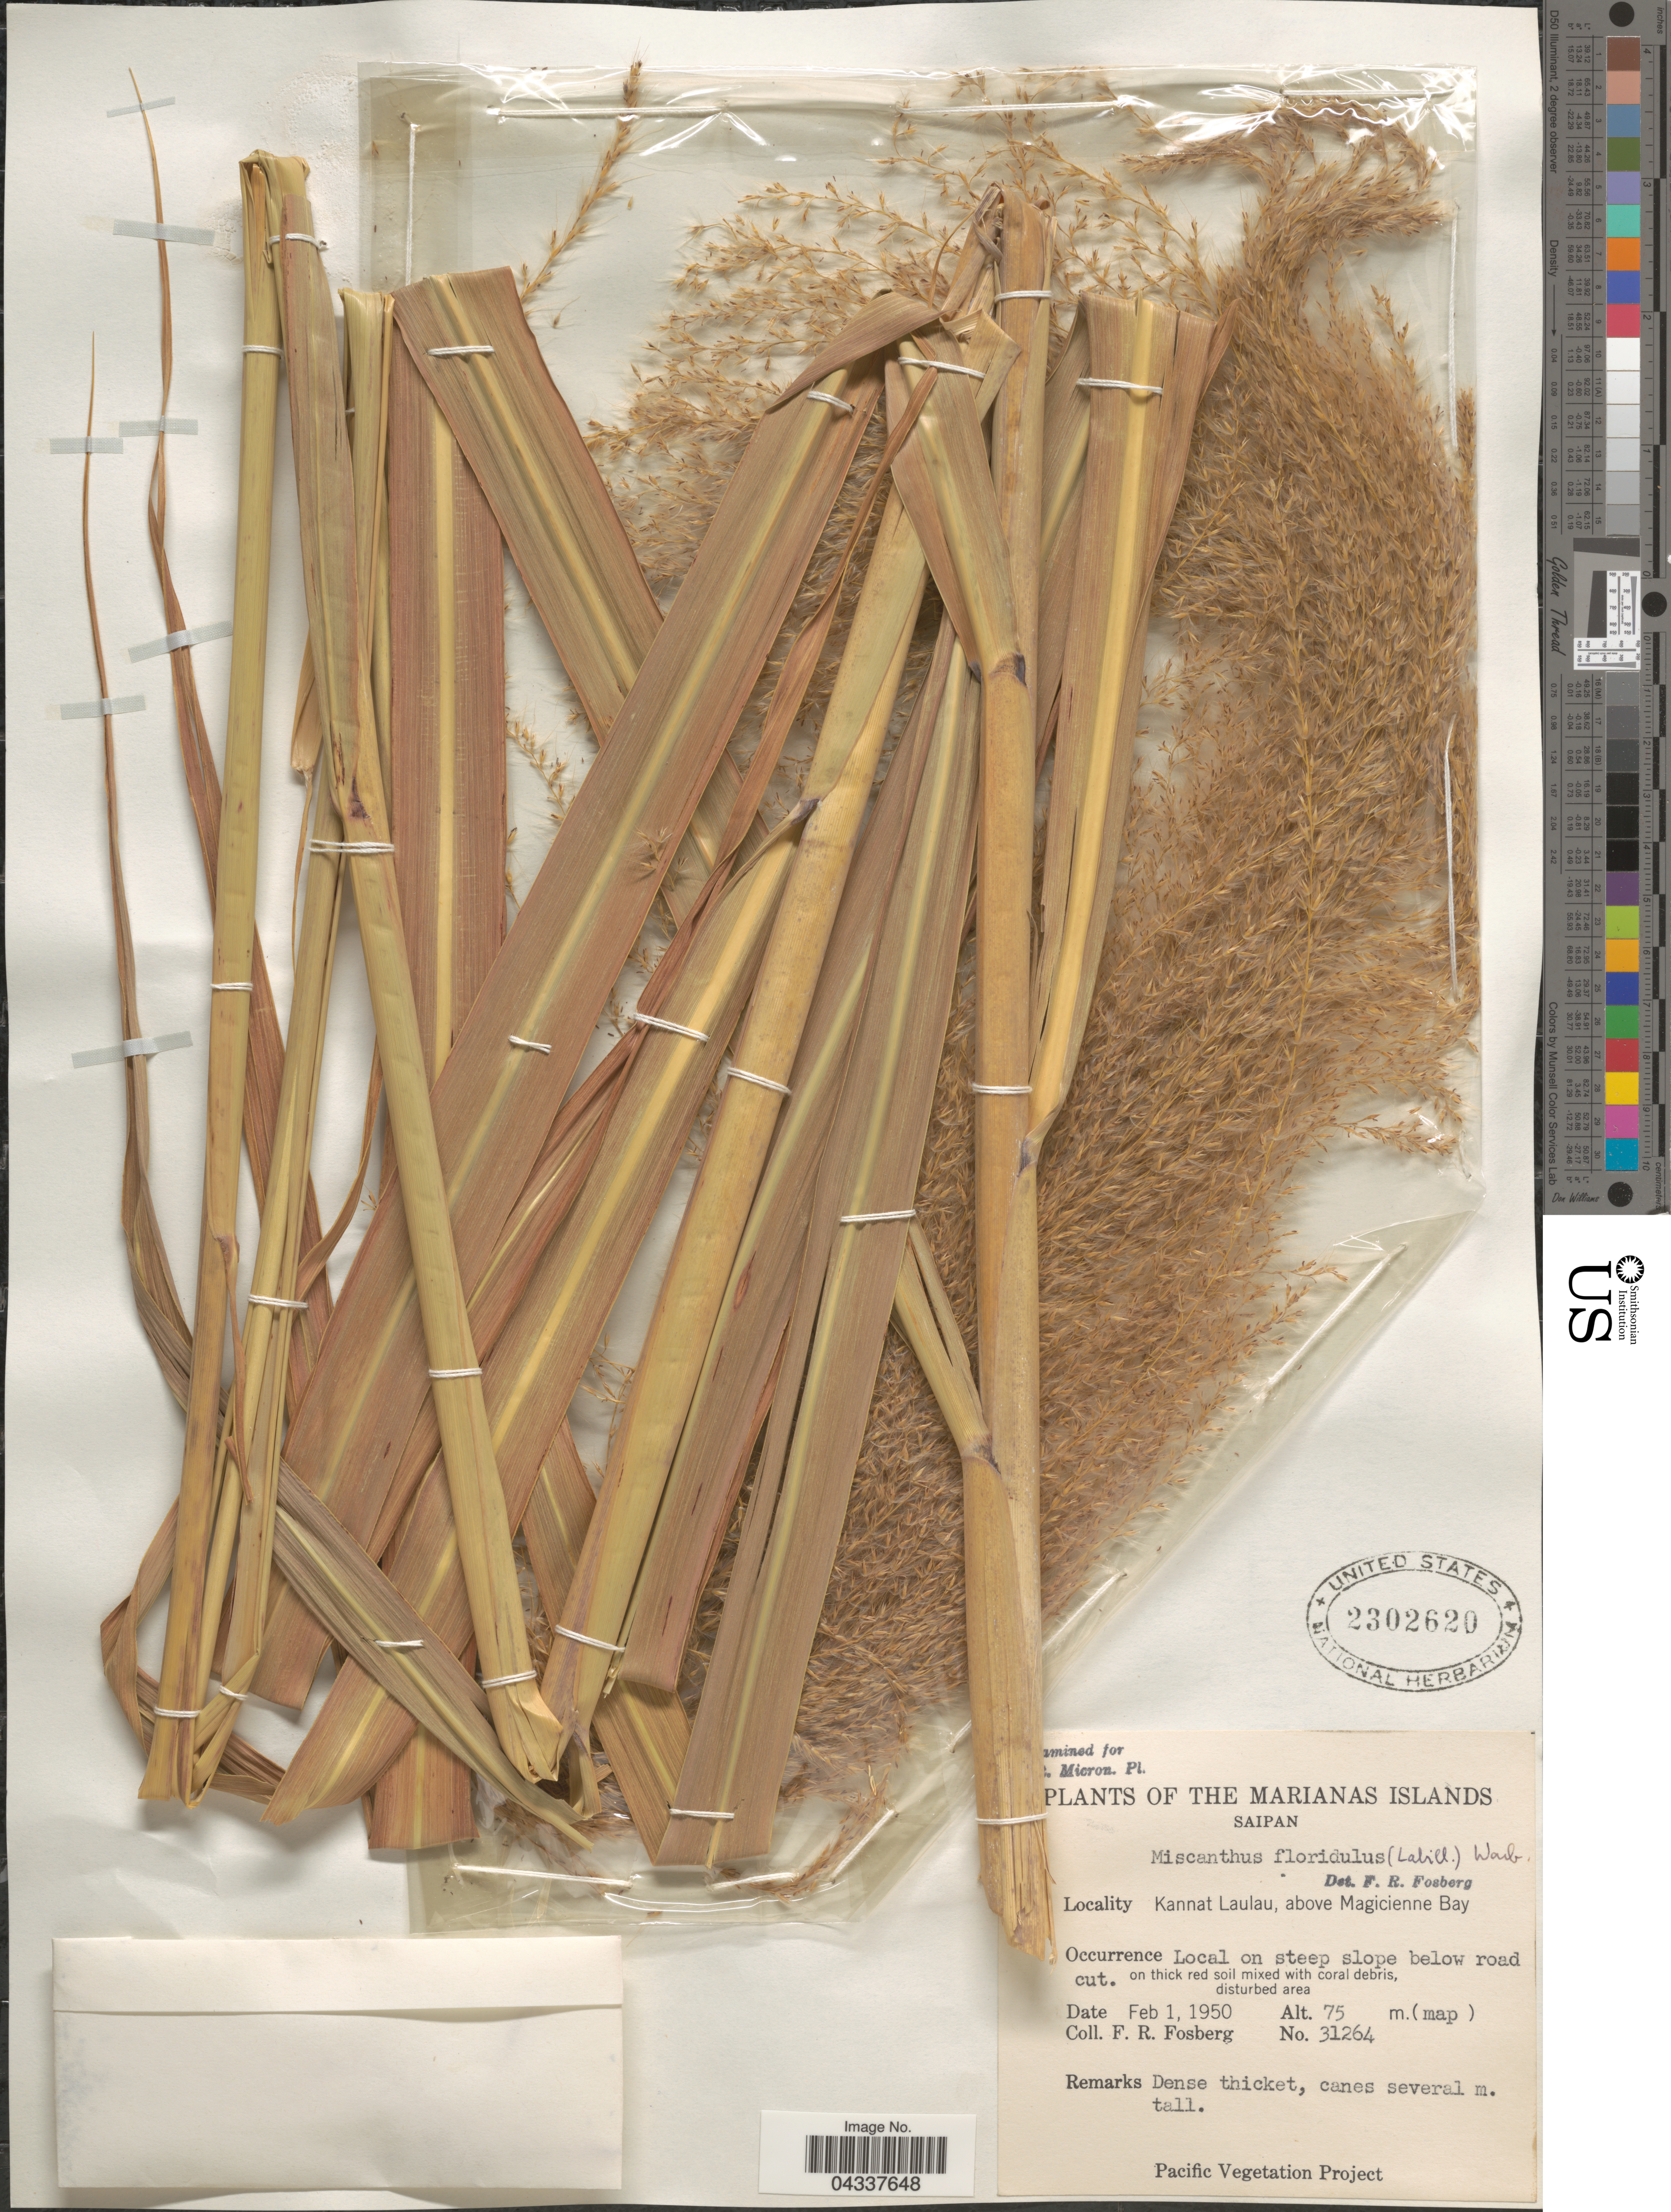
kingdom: Plantae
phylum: Tracheophyta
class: Liliopsida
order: Poales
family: Poaceae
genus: Miscanthus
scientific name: Miscanthus floridulus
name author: (Labill.) Warb.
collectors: F. R. Fosberg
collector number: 31264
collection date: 1950-02-01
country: Northern Mariana Islands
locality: Marianas Islands. Saipan. Kannat Laulau, above Magicienne Bay.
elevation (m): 75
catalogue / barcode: US 2302620